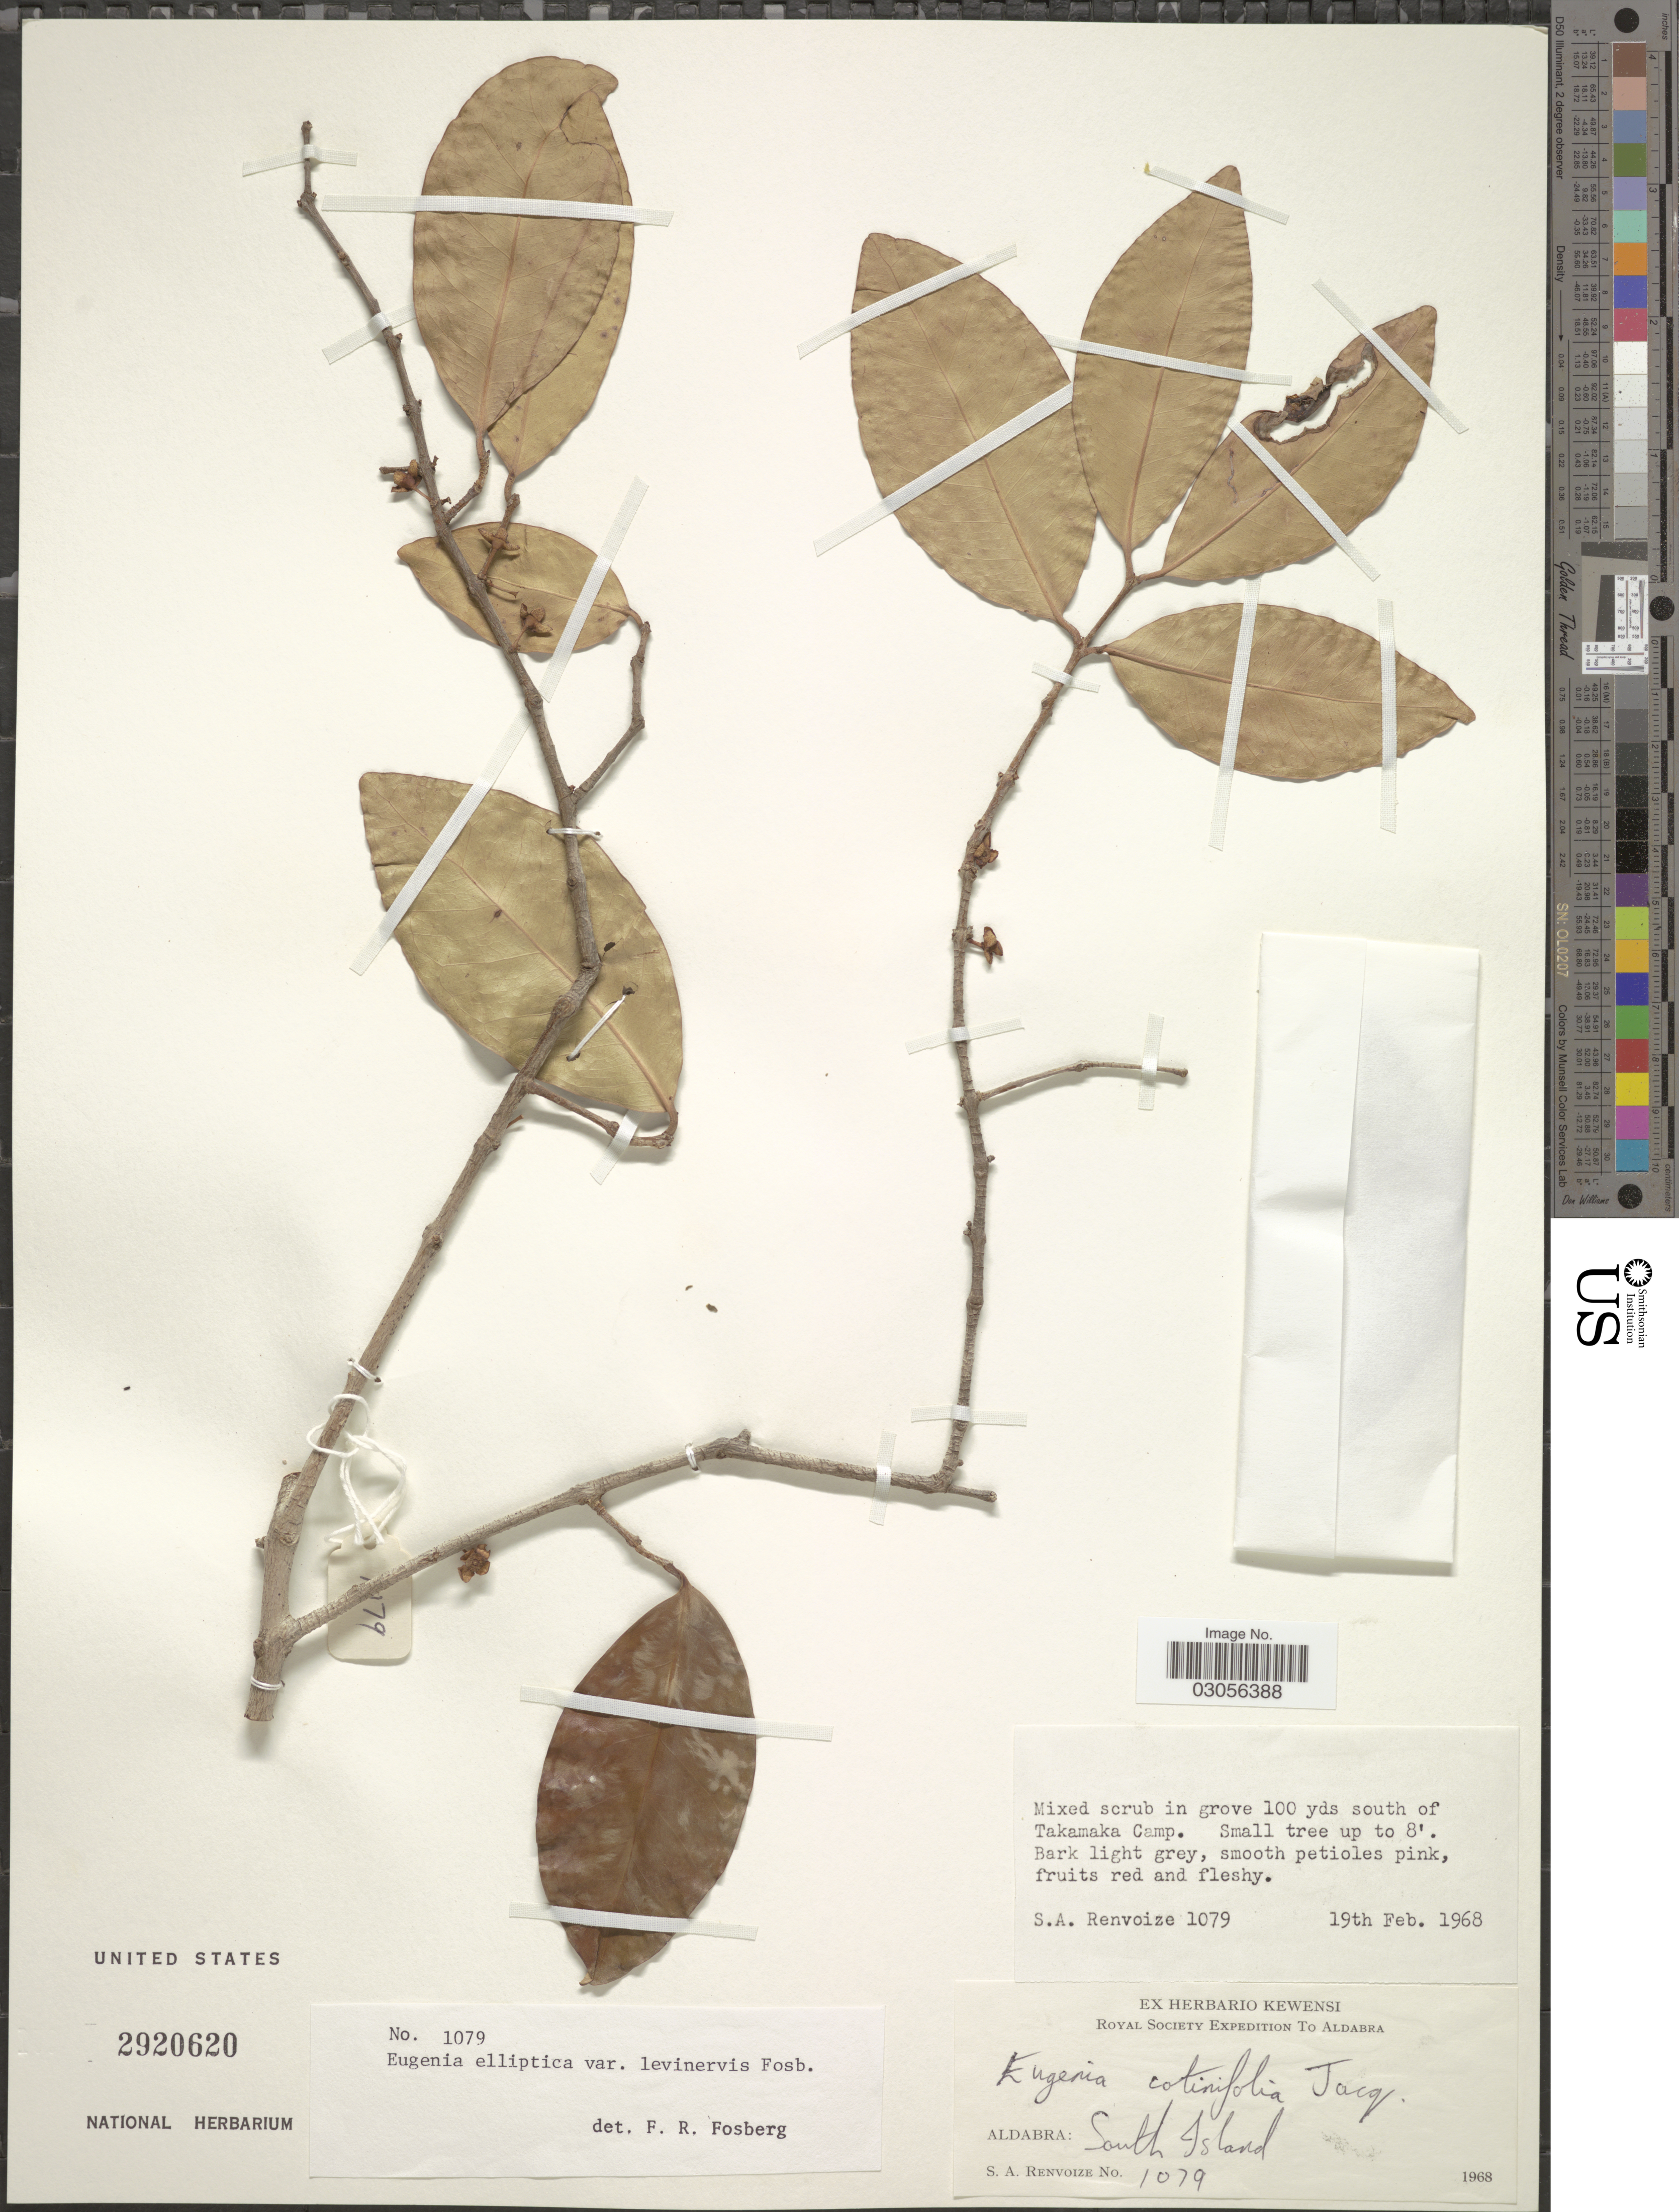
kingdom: Plantae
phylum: Tracheophyta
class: Magnoliopsida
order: Myrtales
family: Myrtaceae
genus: Eugenia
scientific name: Eugenia elliptica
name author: Lam.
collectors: S. A. Renvoize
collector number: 1079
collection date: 1968-02-19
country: Seychelles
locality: Mixed scrub in grove 100 yds south of Takamaka Camp. Aldabra: South Island.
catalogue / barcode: US 2920620